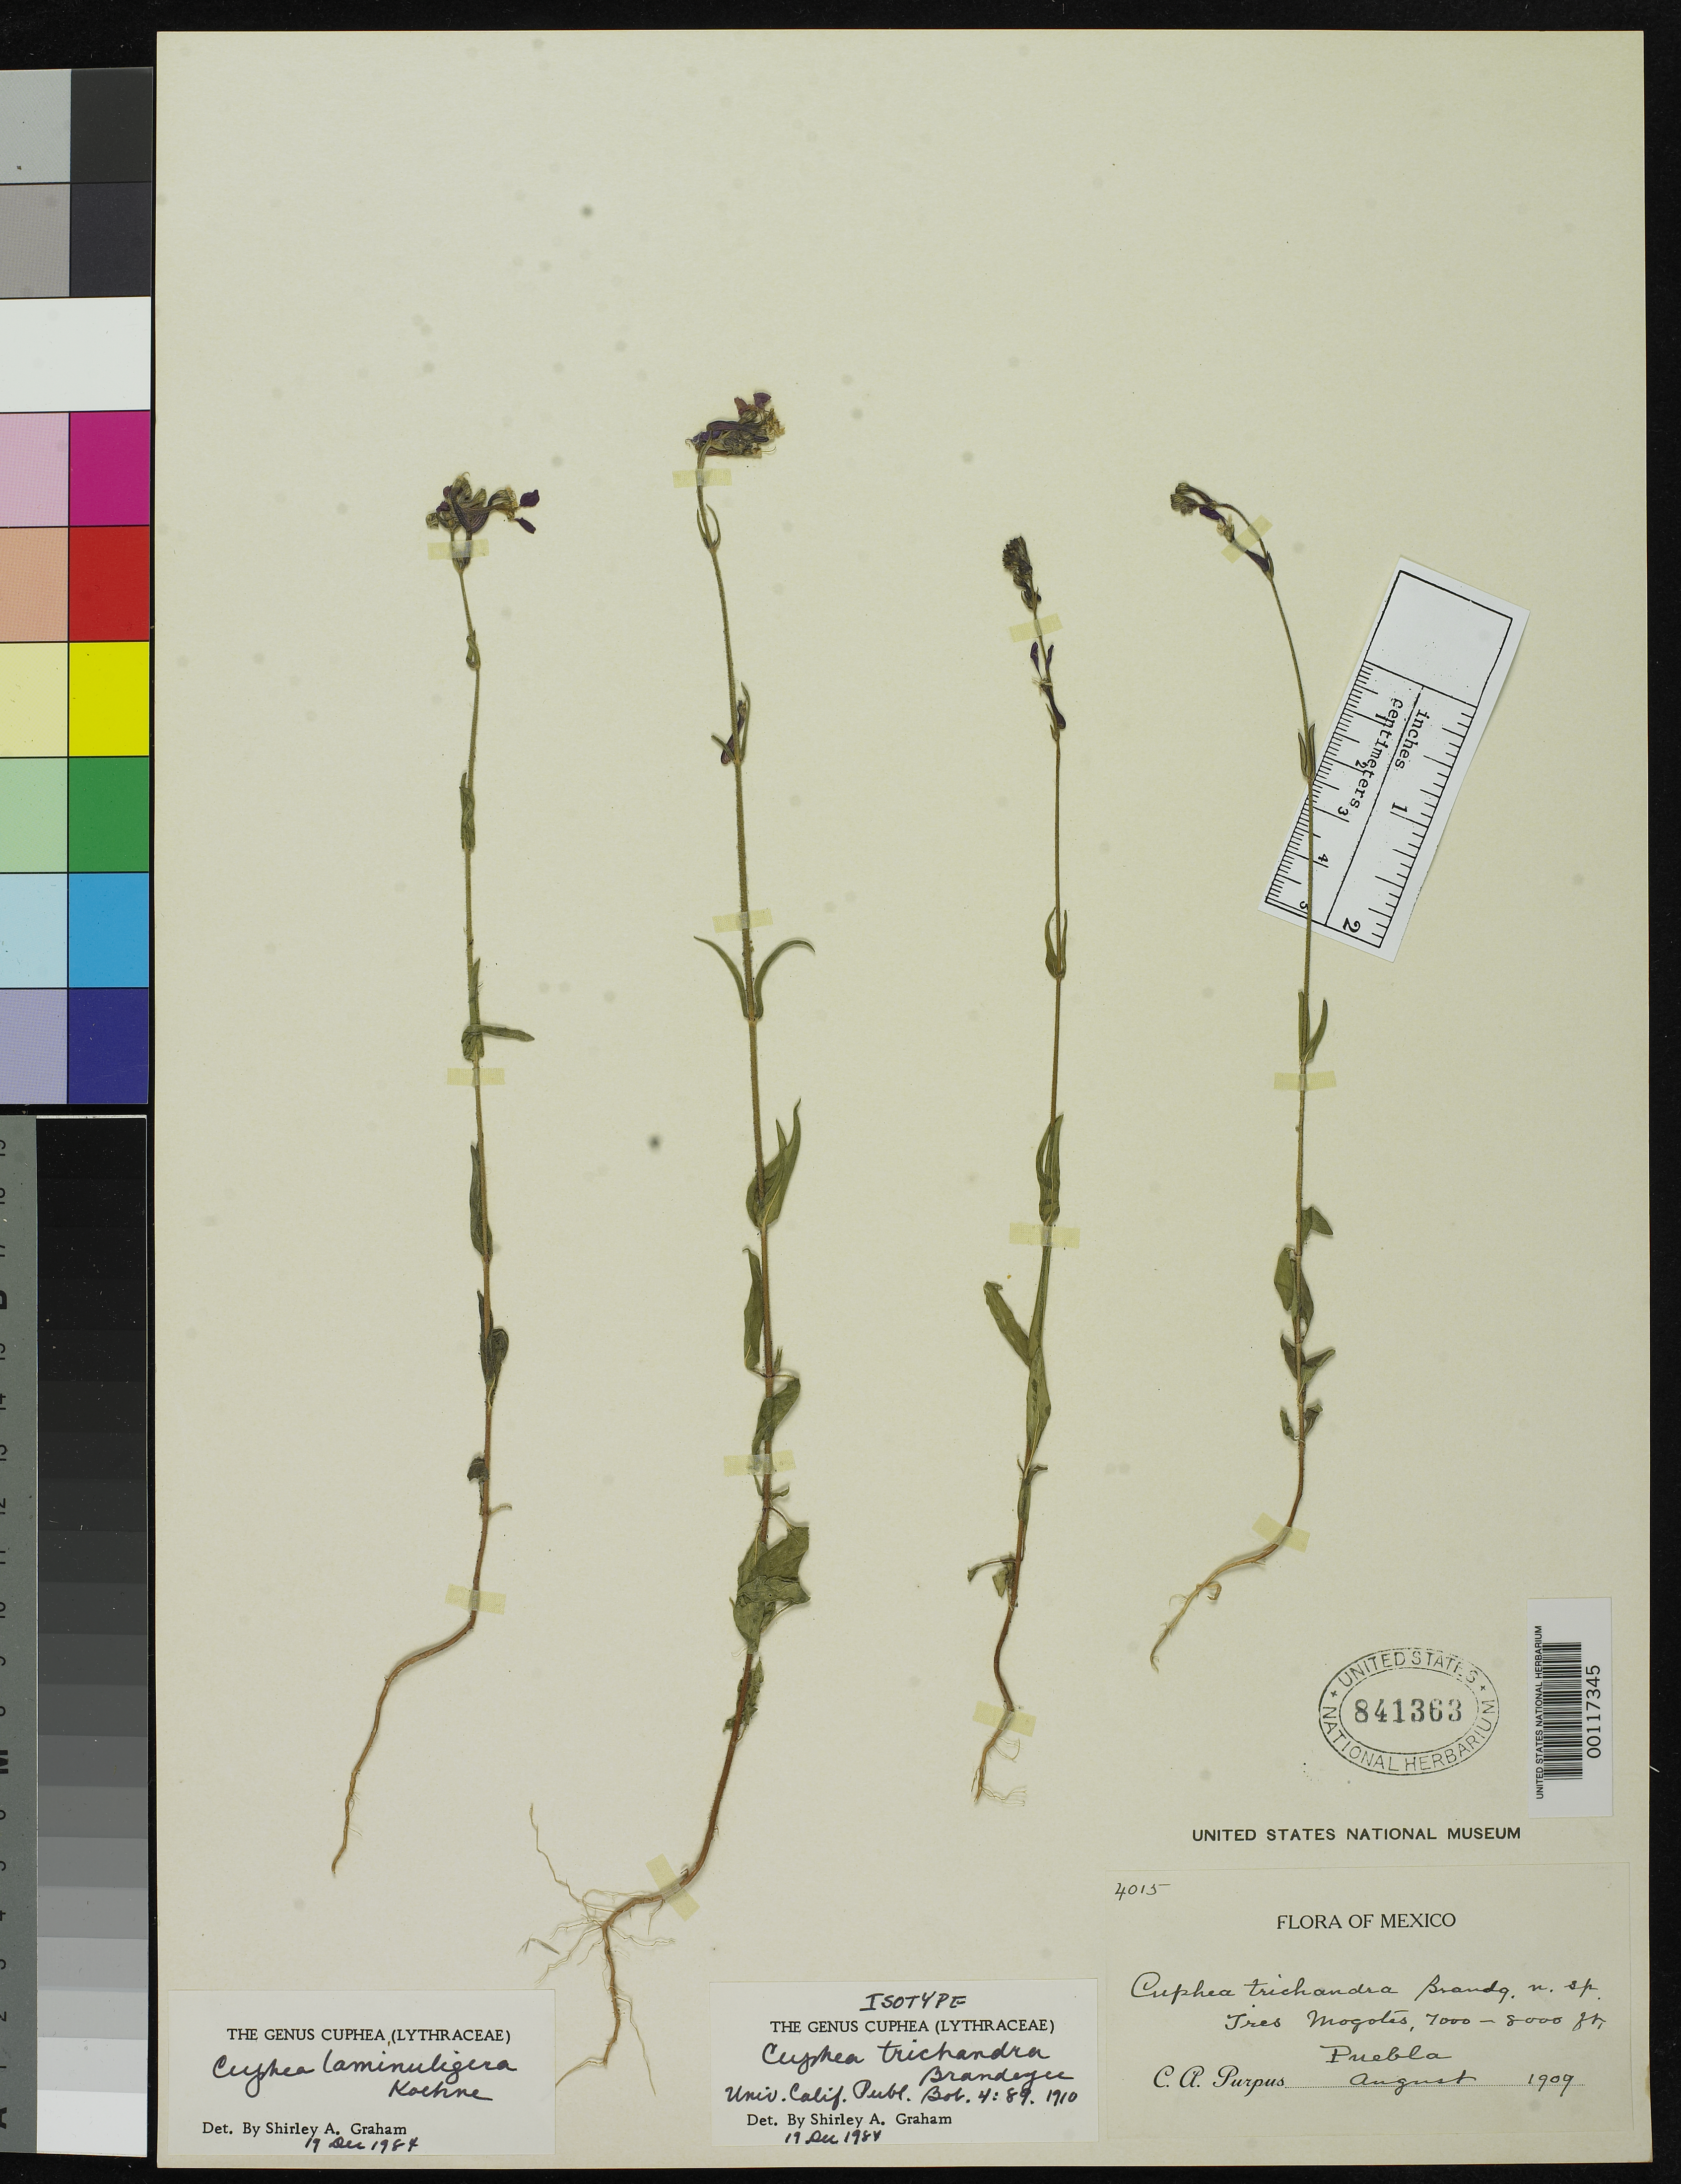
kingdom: Plantae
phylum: Tracheophyta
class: Magnoliopsida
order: Myrtales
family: Lythraceae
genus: Cuphea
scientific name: Cuphea trichandra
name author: Brandegee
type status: Isotype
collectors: C. A. Purpus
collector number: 4015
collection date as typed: Aug 1909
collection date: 1909-08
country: Mexico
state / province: Puebla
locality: Tres Mogotes.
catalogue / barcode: US 841363